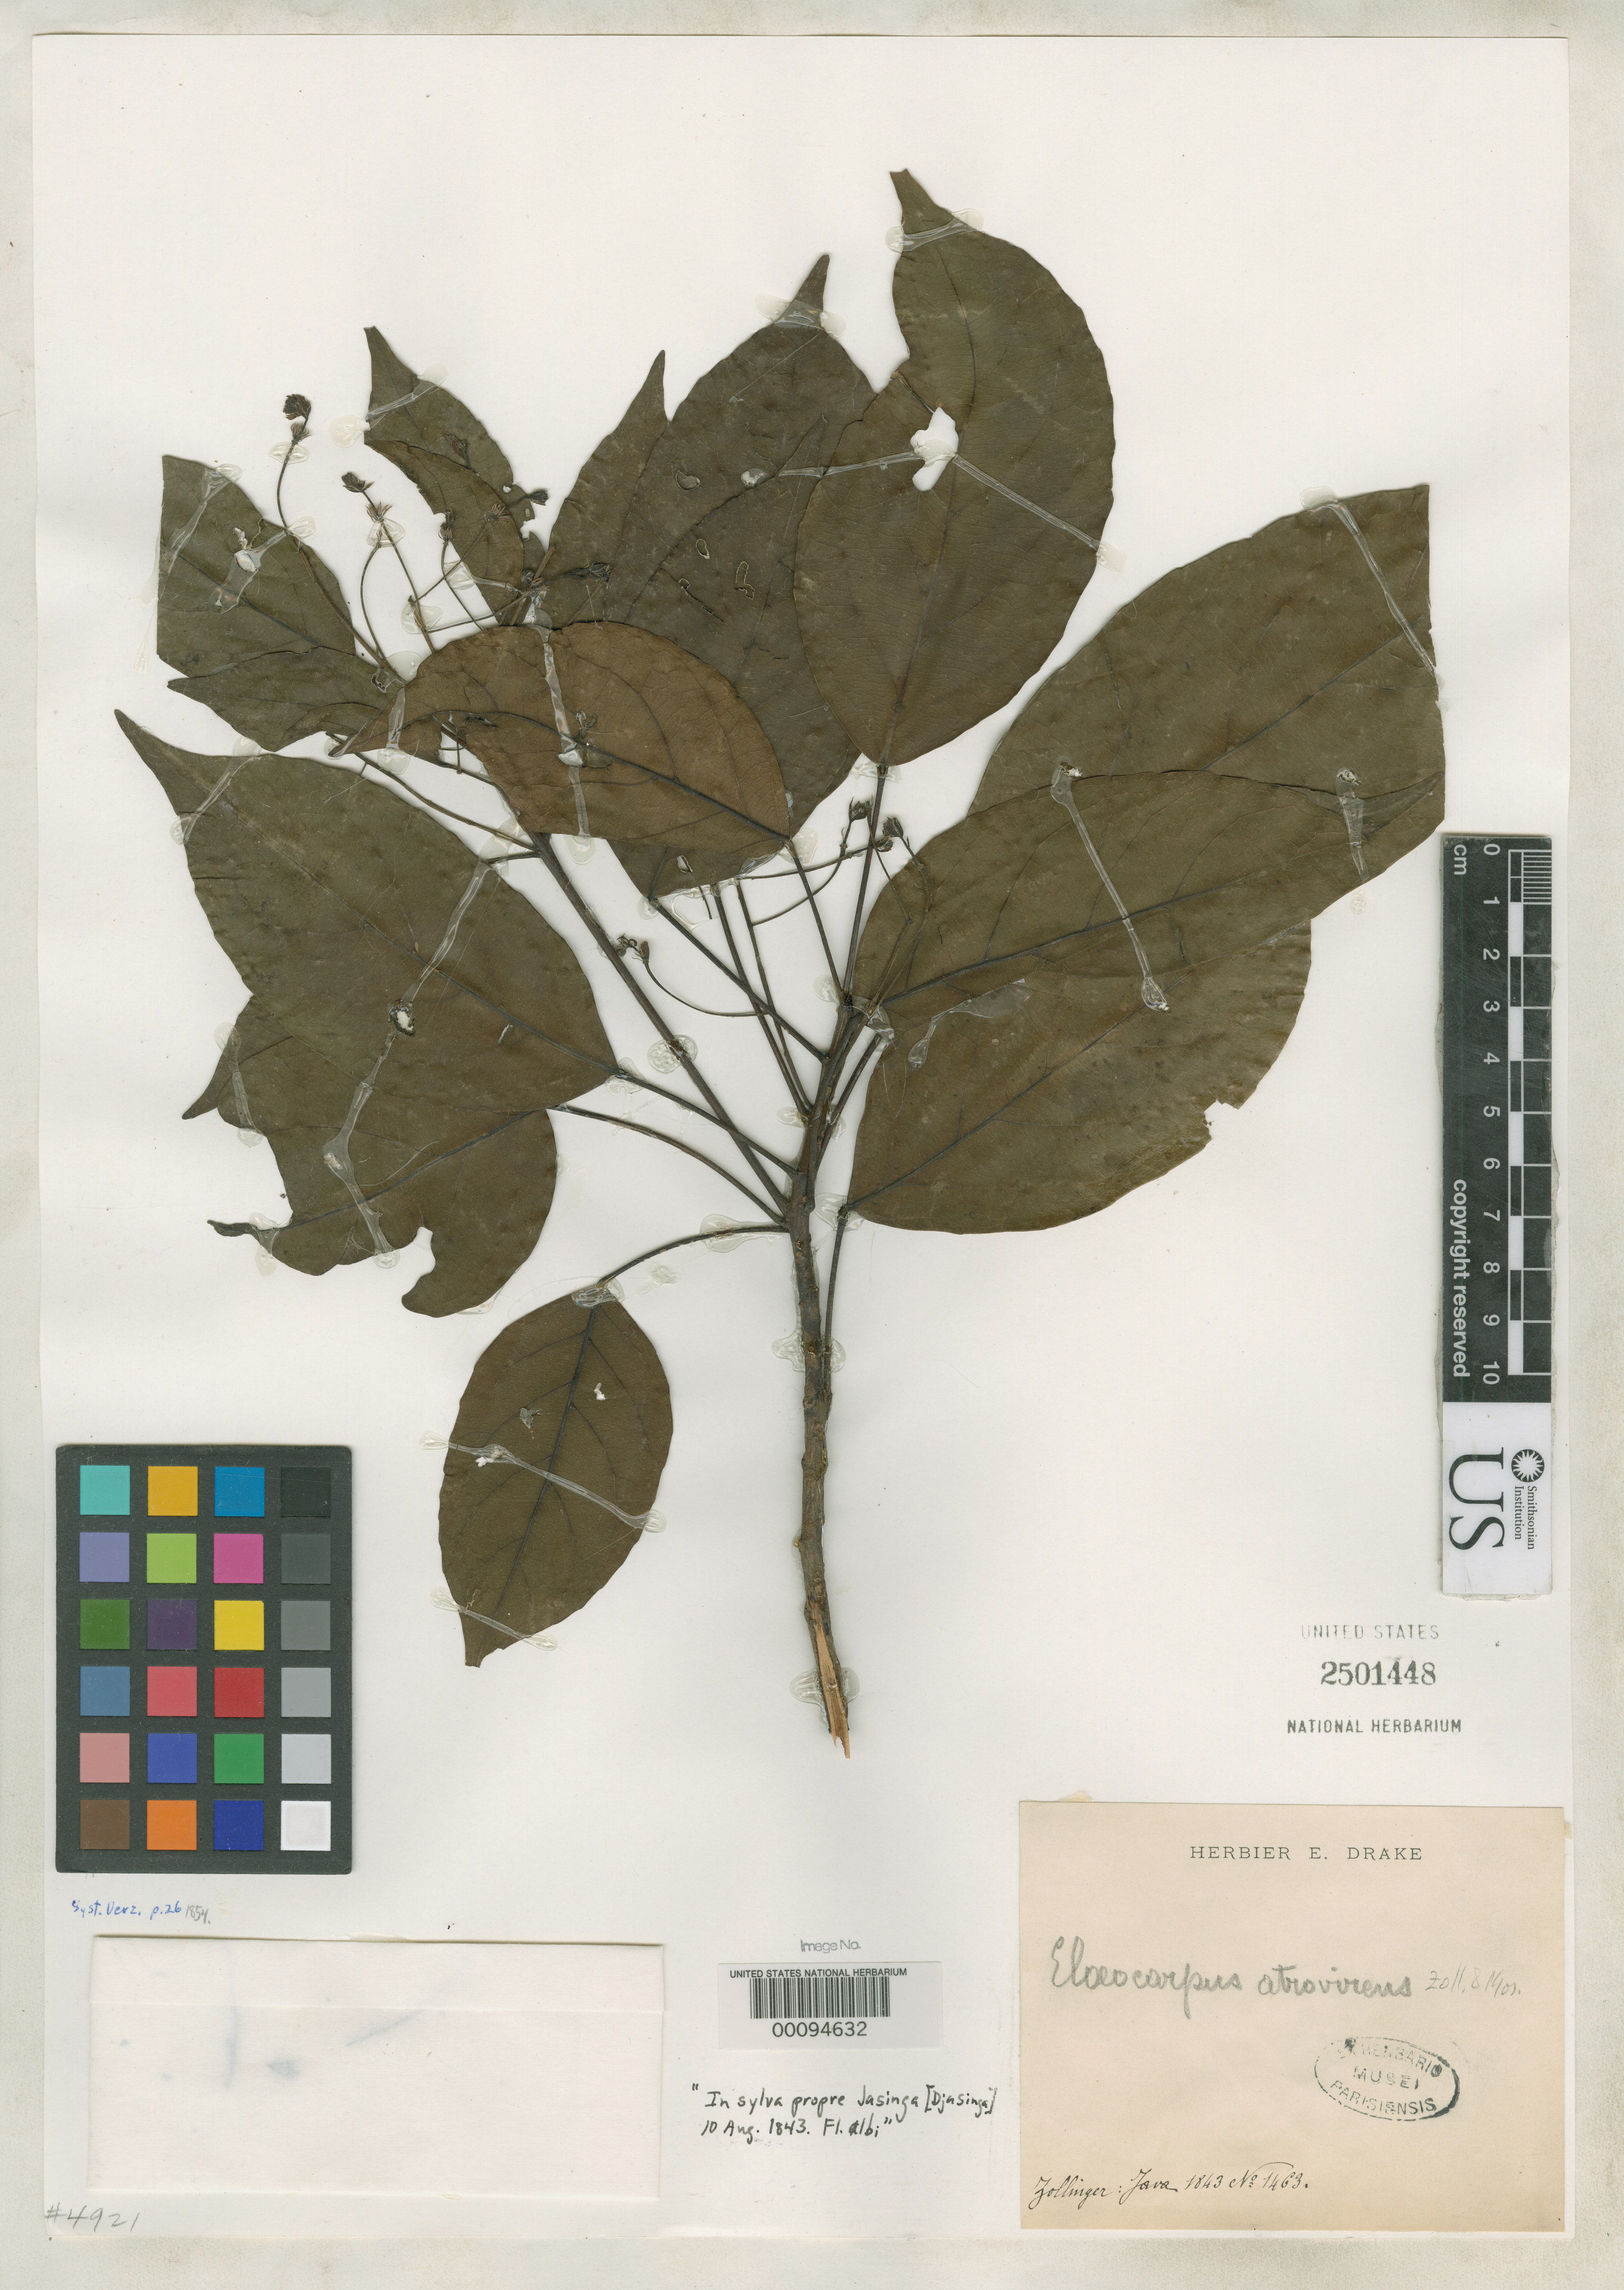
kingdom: Plantae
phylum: Tracheophyta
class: Magnoliopsida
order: Oxalidales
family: Elaeocarpaceae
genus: Elaeocarpus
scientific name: Elaeocarpus atrovirens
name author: Zoll. & Moritzi in Moritzi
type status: Isotype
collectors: H. Zollinger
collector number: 1463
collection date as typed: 10 Aug 1843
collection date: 1843-08-10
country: Indonesia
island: Java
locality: Djasinga.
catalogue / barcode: US 2501448